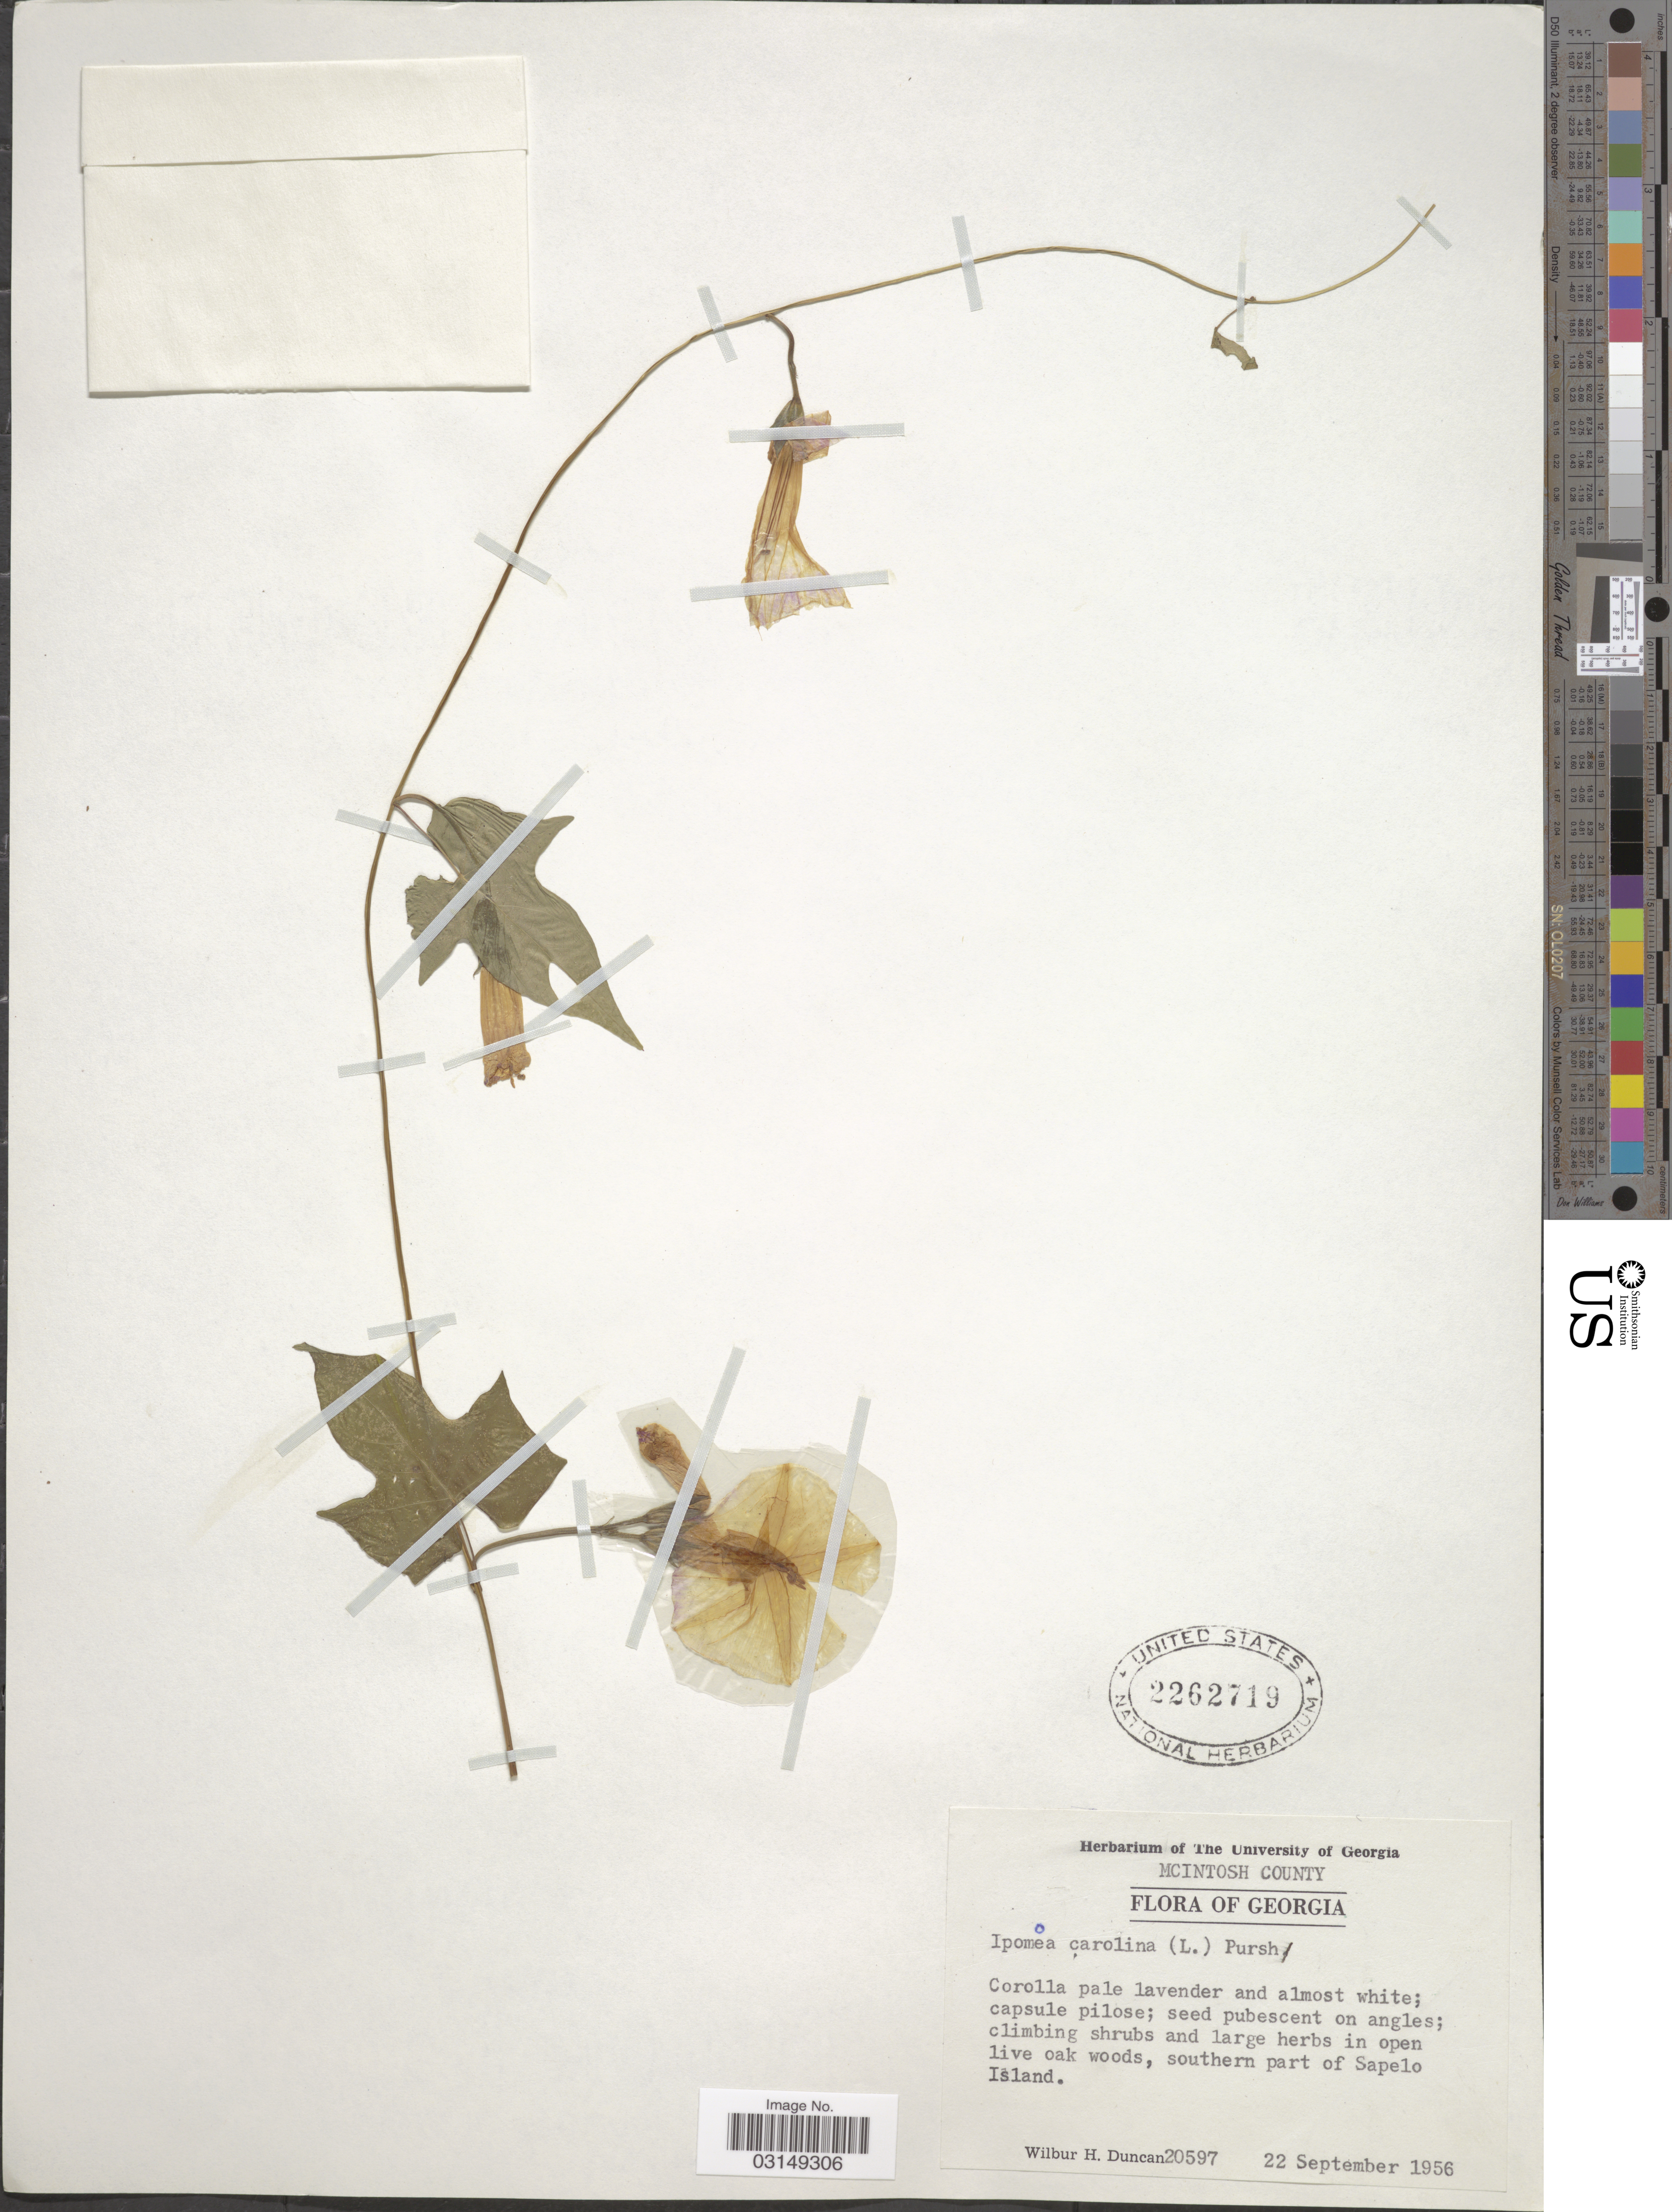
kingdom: Plantae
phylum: Tracheophyta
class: Magnoliopsida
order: Solanales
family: Convolvulaceae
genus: Ipomoea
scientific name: Ipomoea trichocarpa var. trichocarpa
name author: Elliott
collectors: W. H. Duncan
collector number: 20597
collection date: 1956-09-22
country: United States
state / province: Georgia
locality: McIntosh County, in open live oak woods, southern part of Sapelo Island.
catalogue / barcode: US 2262719